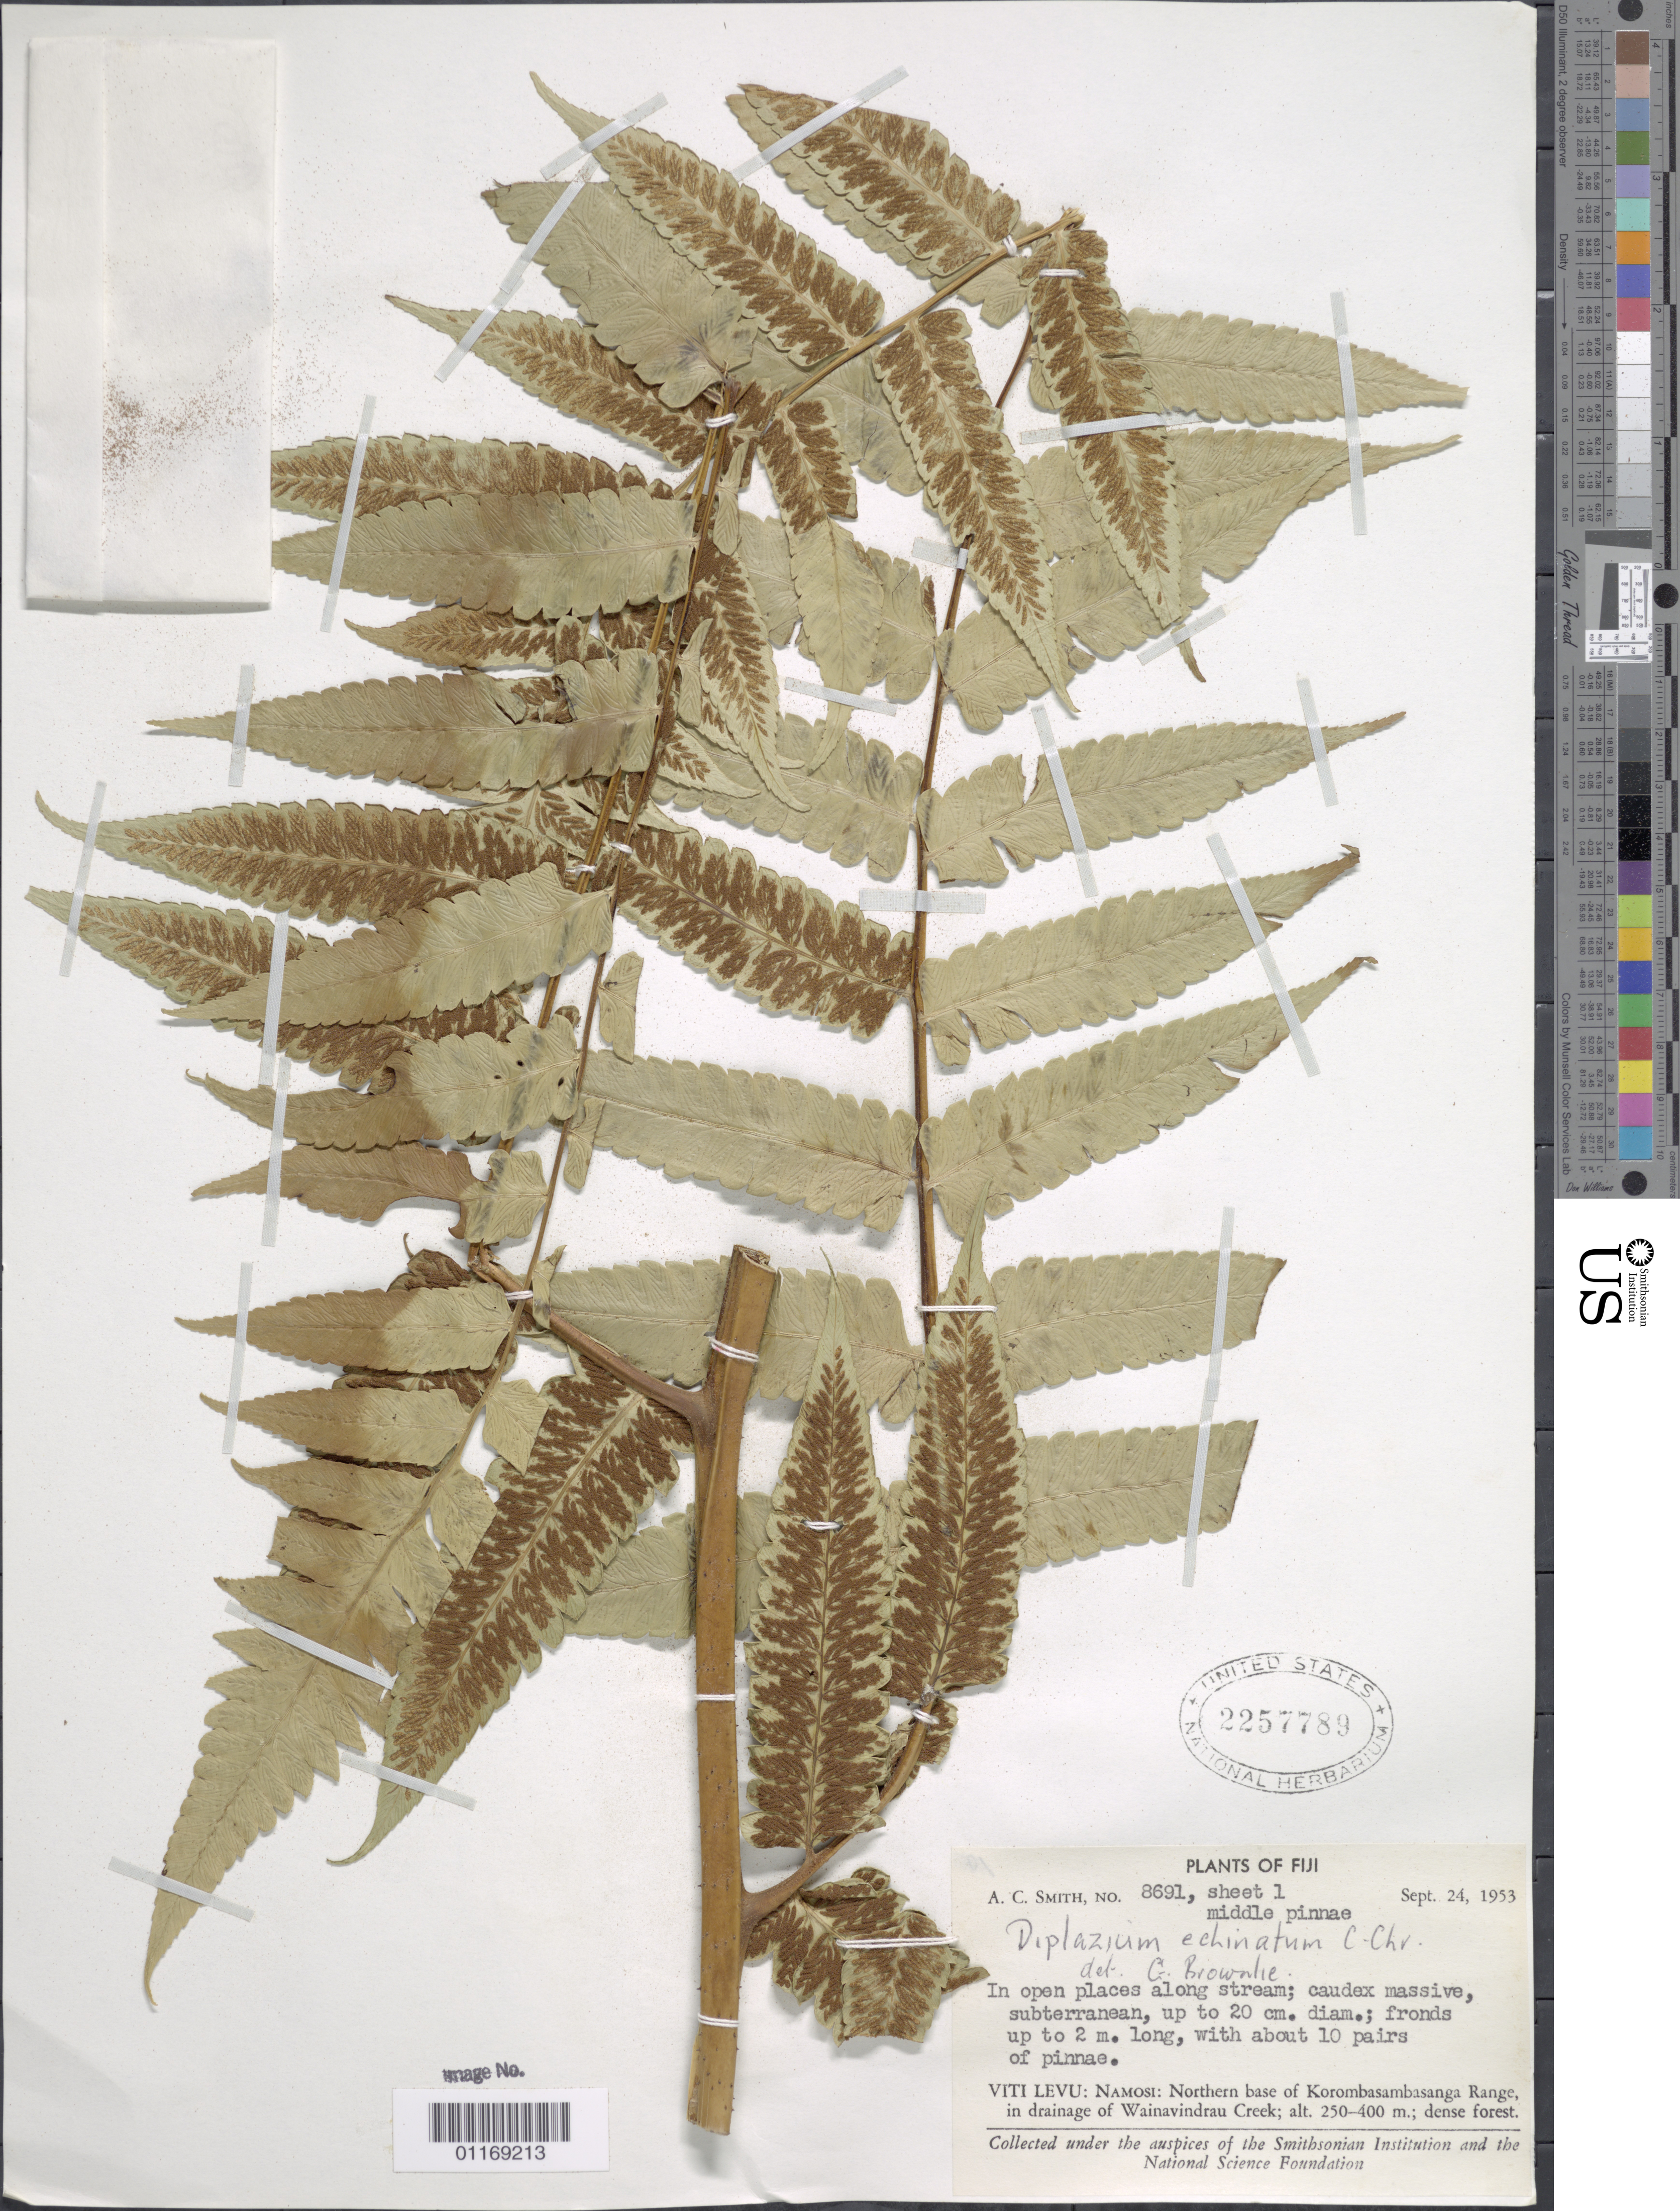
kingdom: Plantae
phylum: Tracheophyta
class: Polypodiopsida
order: Polypodiales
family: Athyriaceae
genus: Diplazium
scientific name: Diplazium echinatum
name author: C. Chr.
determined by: Brownlie, G.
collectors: A. C. Smith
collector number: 8691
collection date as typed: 24 Sep 1953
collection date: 1953-09-24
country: Fiji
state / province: Central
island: Viti Levu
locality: Northern base of Korombasambasanga Range, in drainage of Wainavindrau Creek; dense forest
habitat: Dense forest.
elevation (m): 250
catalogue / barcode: US 2257789